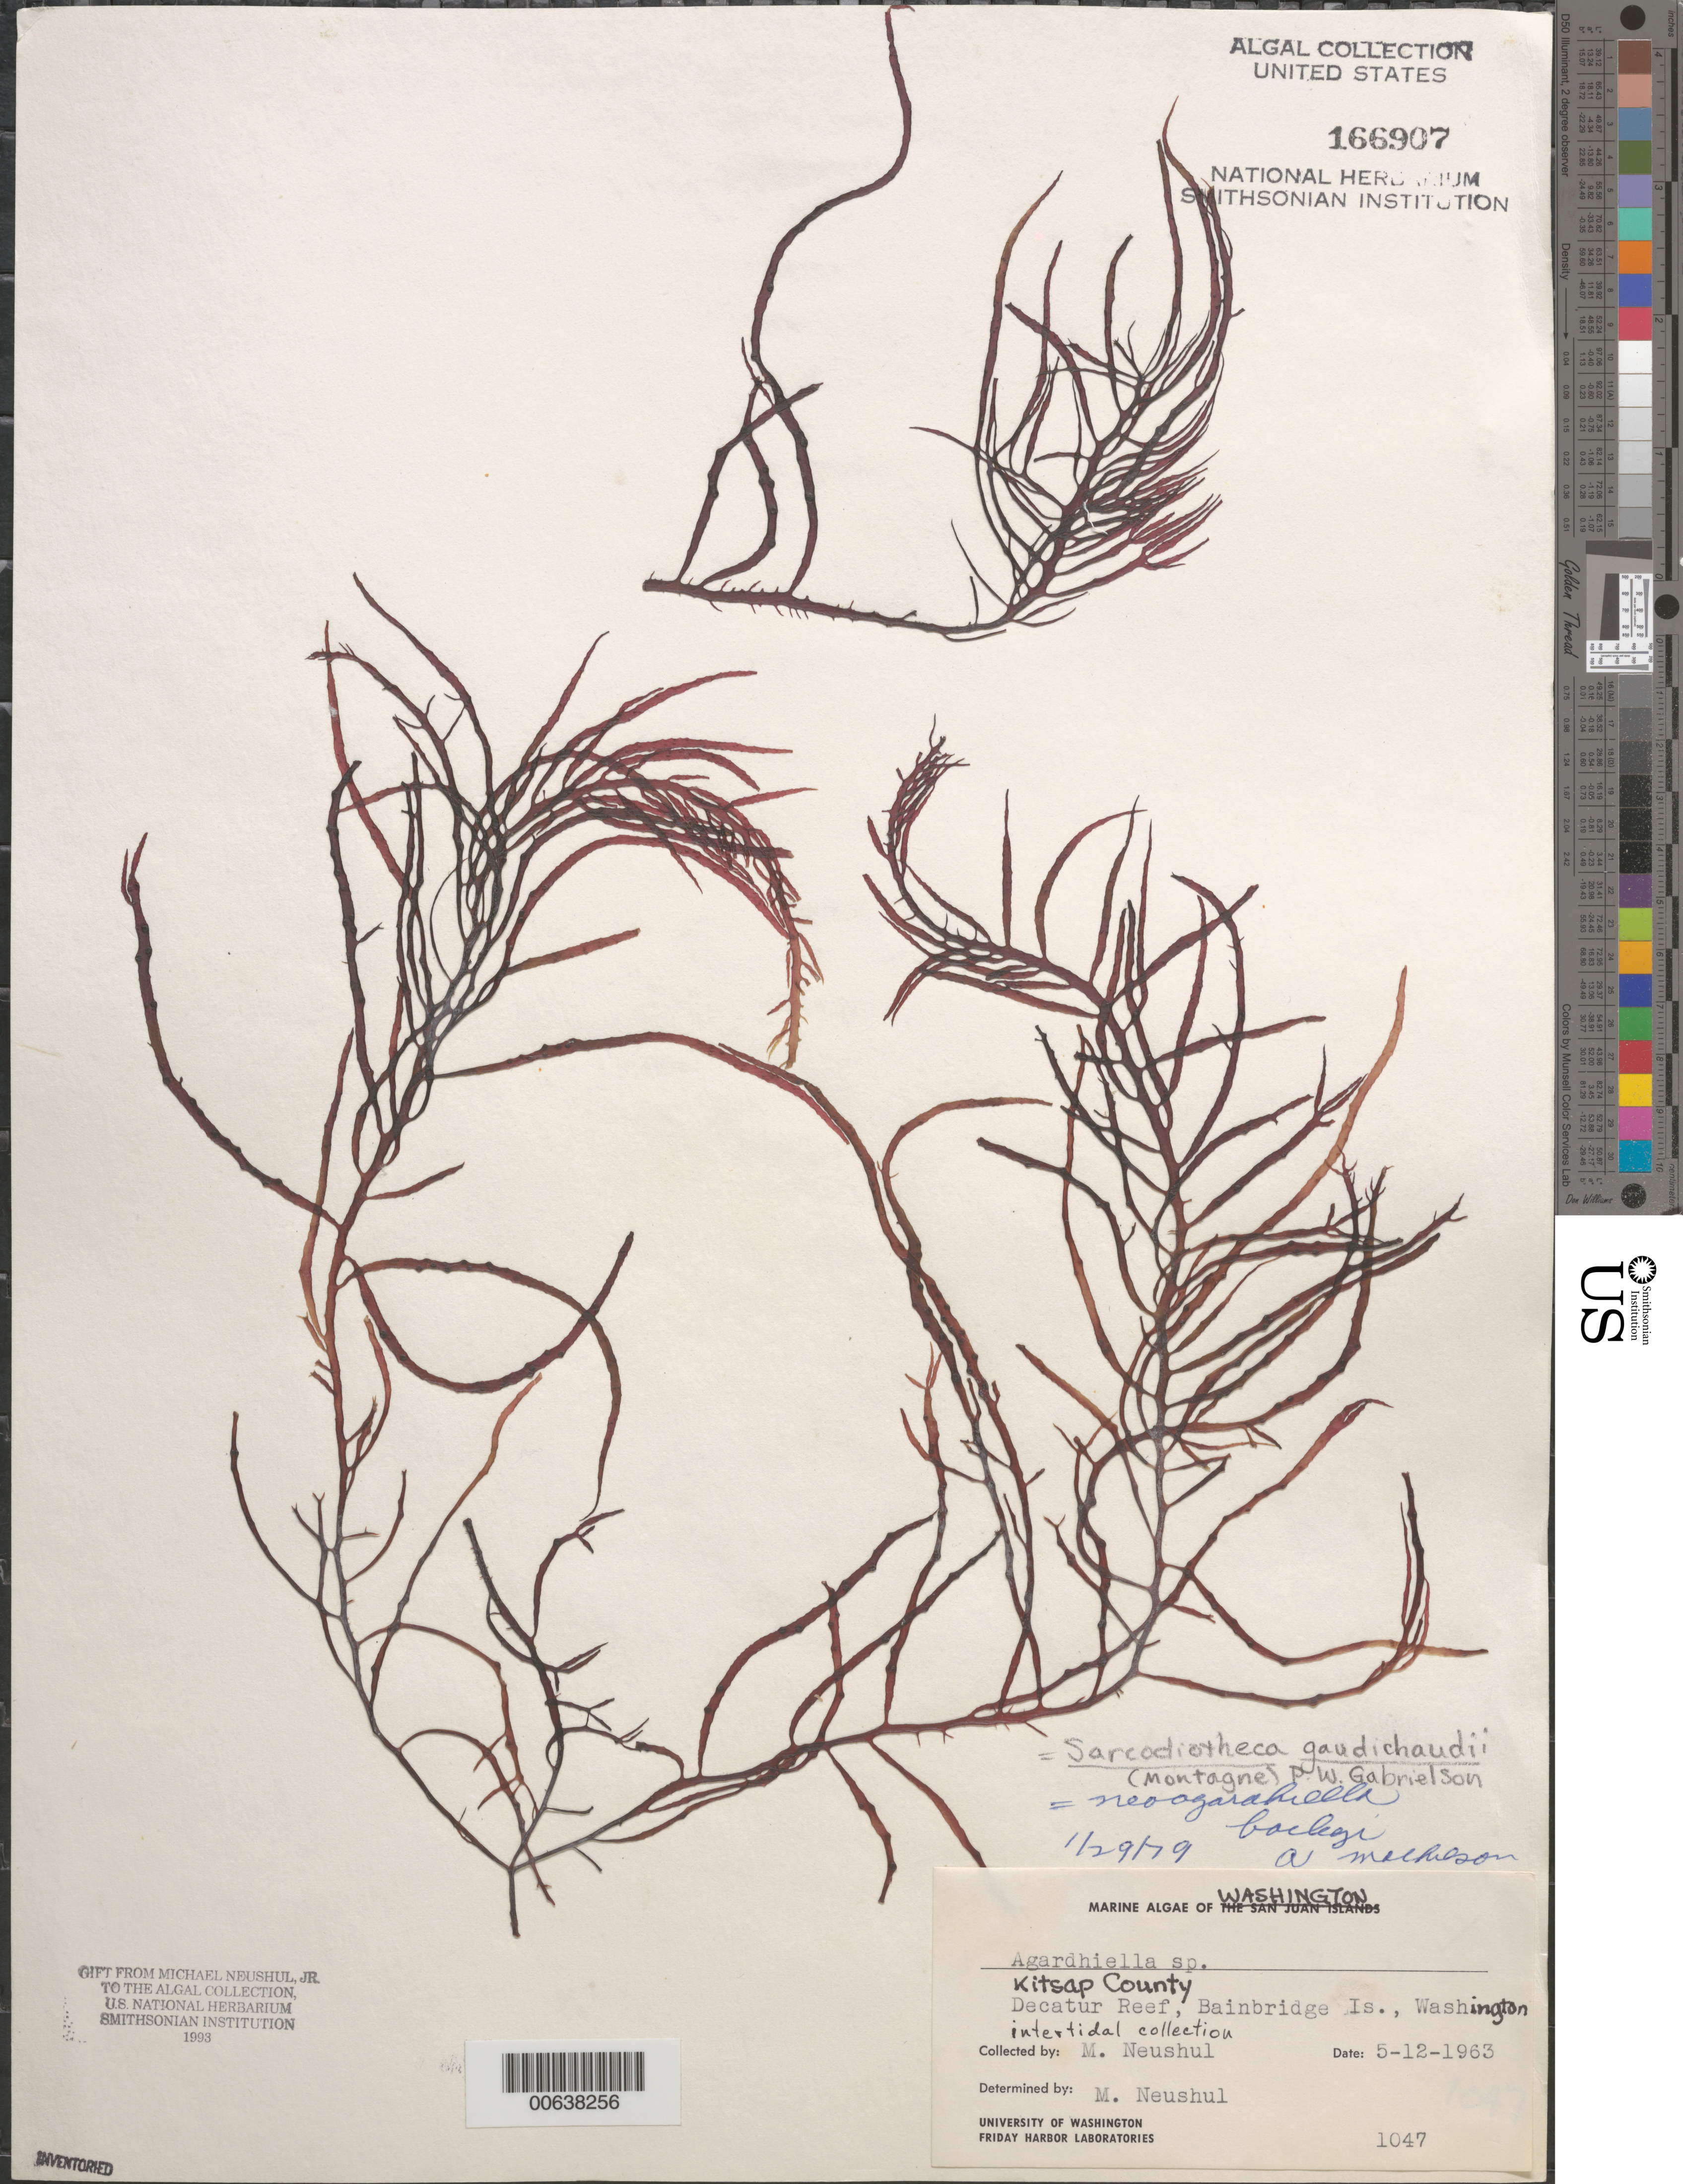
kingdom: Plantae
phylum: Rhodophyta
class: Florideophyceae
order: Gigartinales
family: Solieriaceae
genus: Sarcodiotheca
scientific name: Sarcodiotheca gaudichaudii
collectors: M. Neushul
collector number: Neushul 1047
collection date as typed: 12 May 1963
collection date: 1963-05-12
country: United States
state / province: Washington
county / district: Kitsap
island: Bainbridge Island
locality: Decatur Reef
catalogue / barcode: US 166907